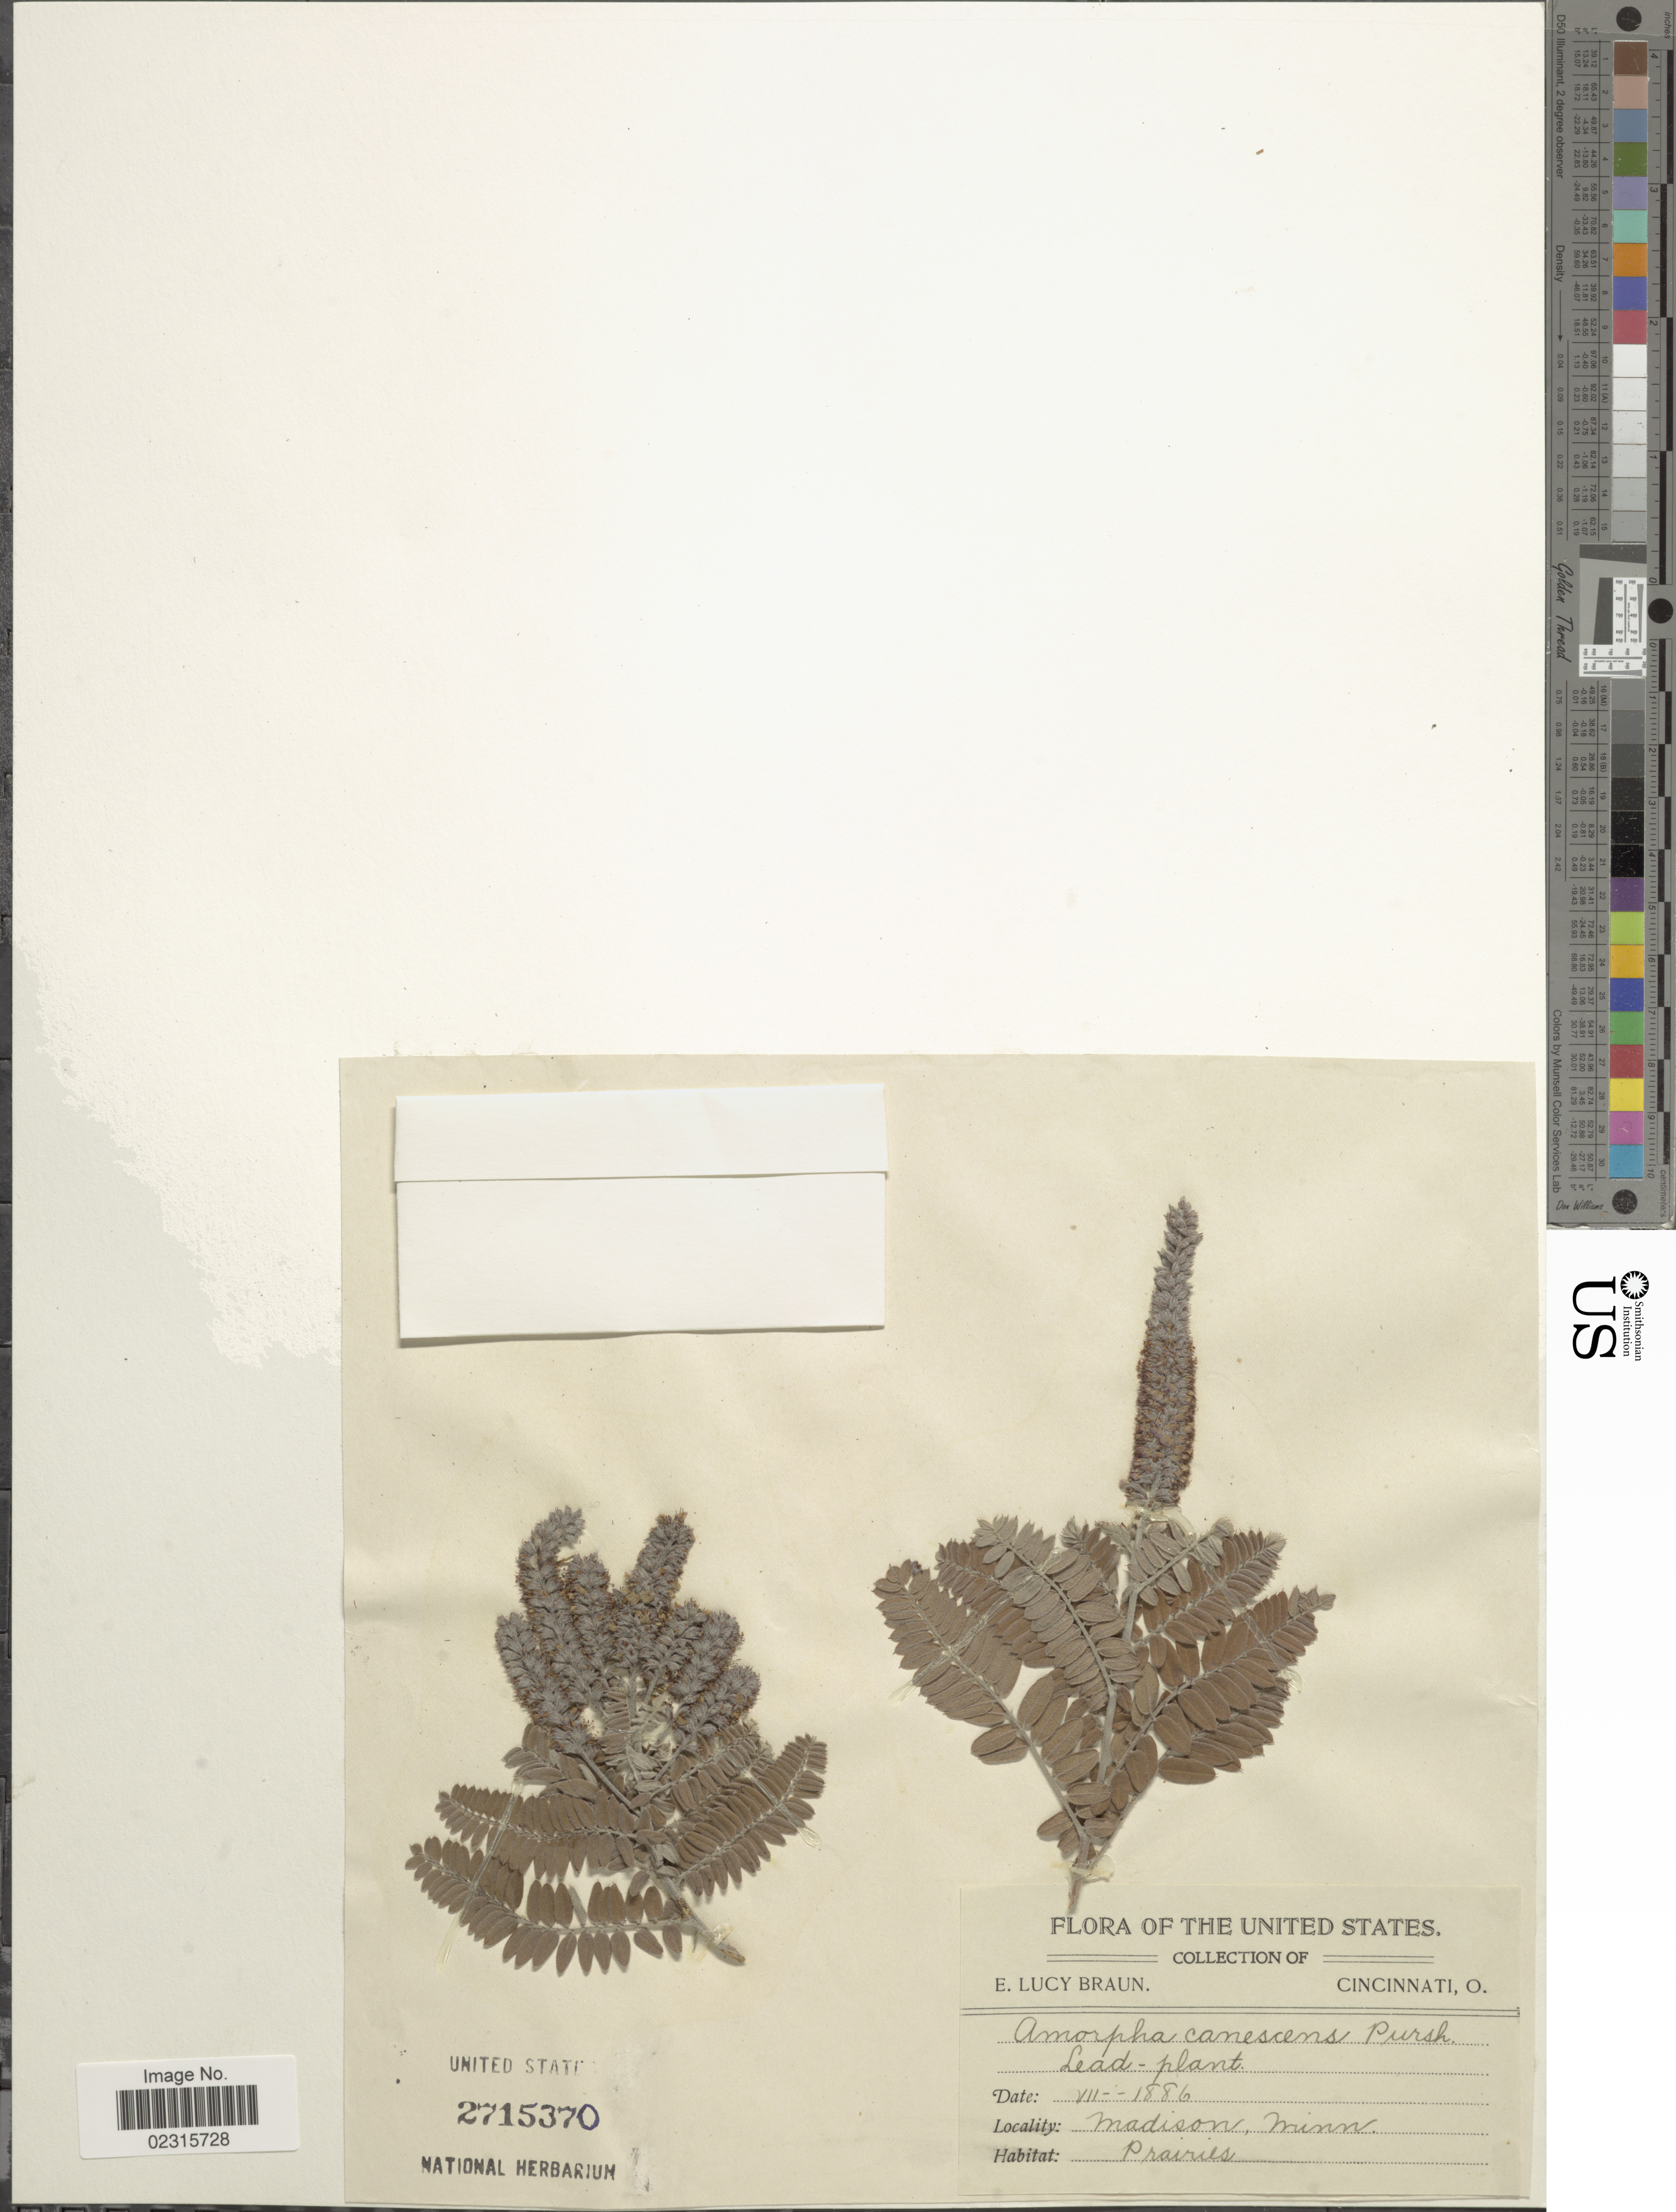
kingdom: Plantae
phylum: Tracheophyta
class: Magnoliopsida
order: Fabales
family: Fabaceae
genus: Amorpha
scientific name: Amorpha canescens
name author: Pursh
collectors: E. L. Braun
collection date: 1886-07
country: United States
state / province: Minnesota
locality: Madison, Minn.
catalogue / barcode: US 2715370